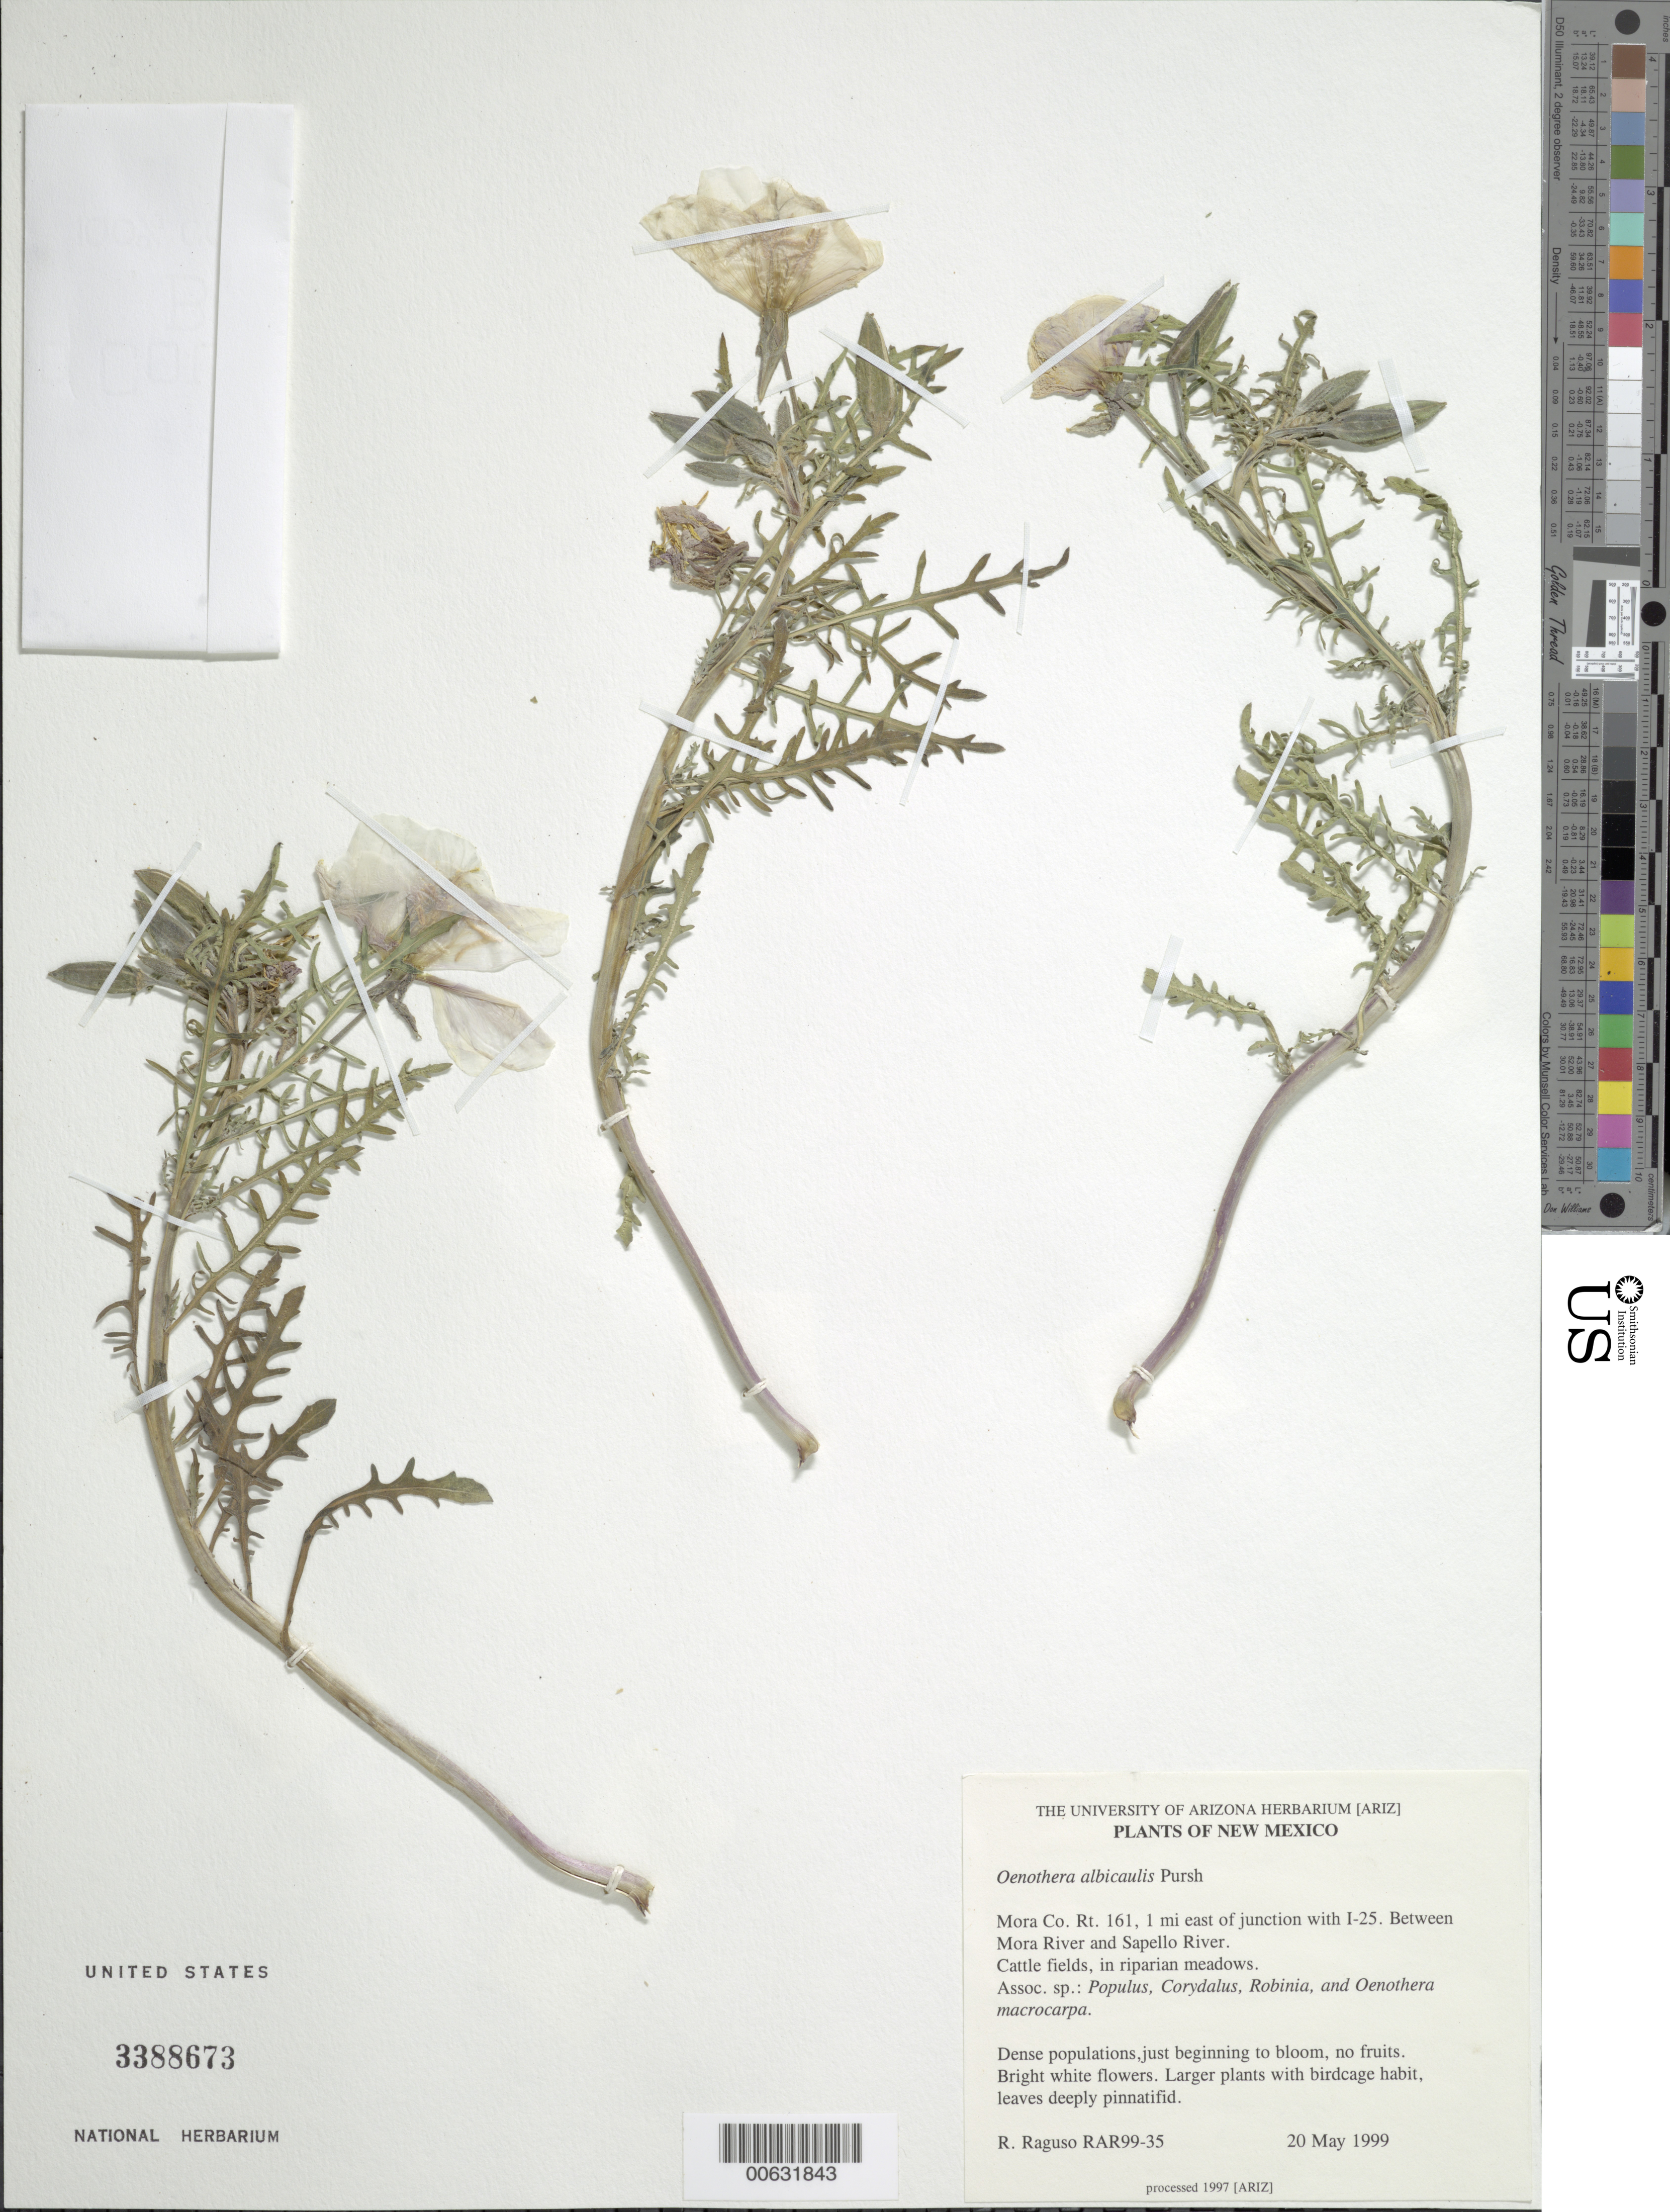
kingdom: Plantae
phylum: Tracheophyta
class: Magnoliopsida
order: Myrtales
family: Onagraceae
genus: Oenothera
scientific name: Oenothera albicaulis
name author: Pursh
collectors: R. Raguso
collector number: RAR99-35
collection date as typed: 20 May 1999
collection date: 1999-05-20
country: United States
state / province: New Mexico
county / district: Mora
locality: Rt 161, E of junction with I-25. Between Mora River and Sapello River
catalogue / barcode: US 3388673